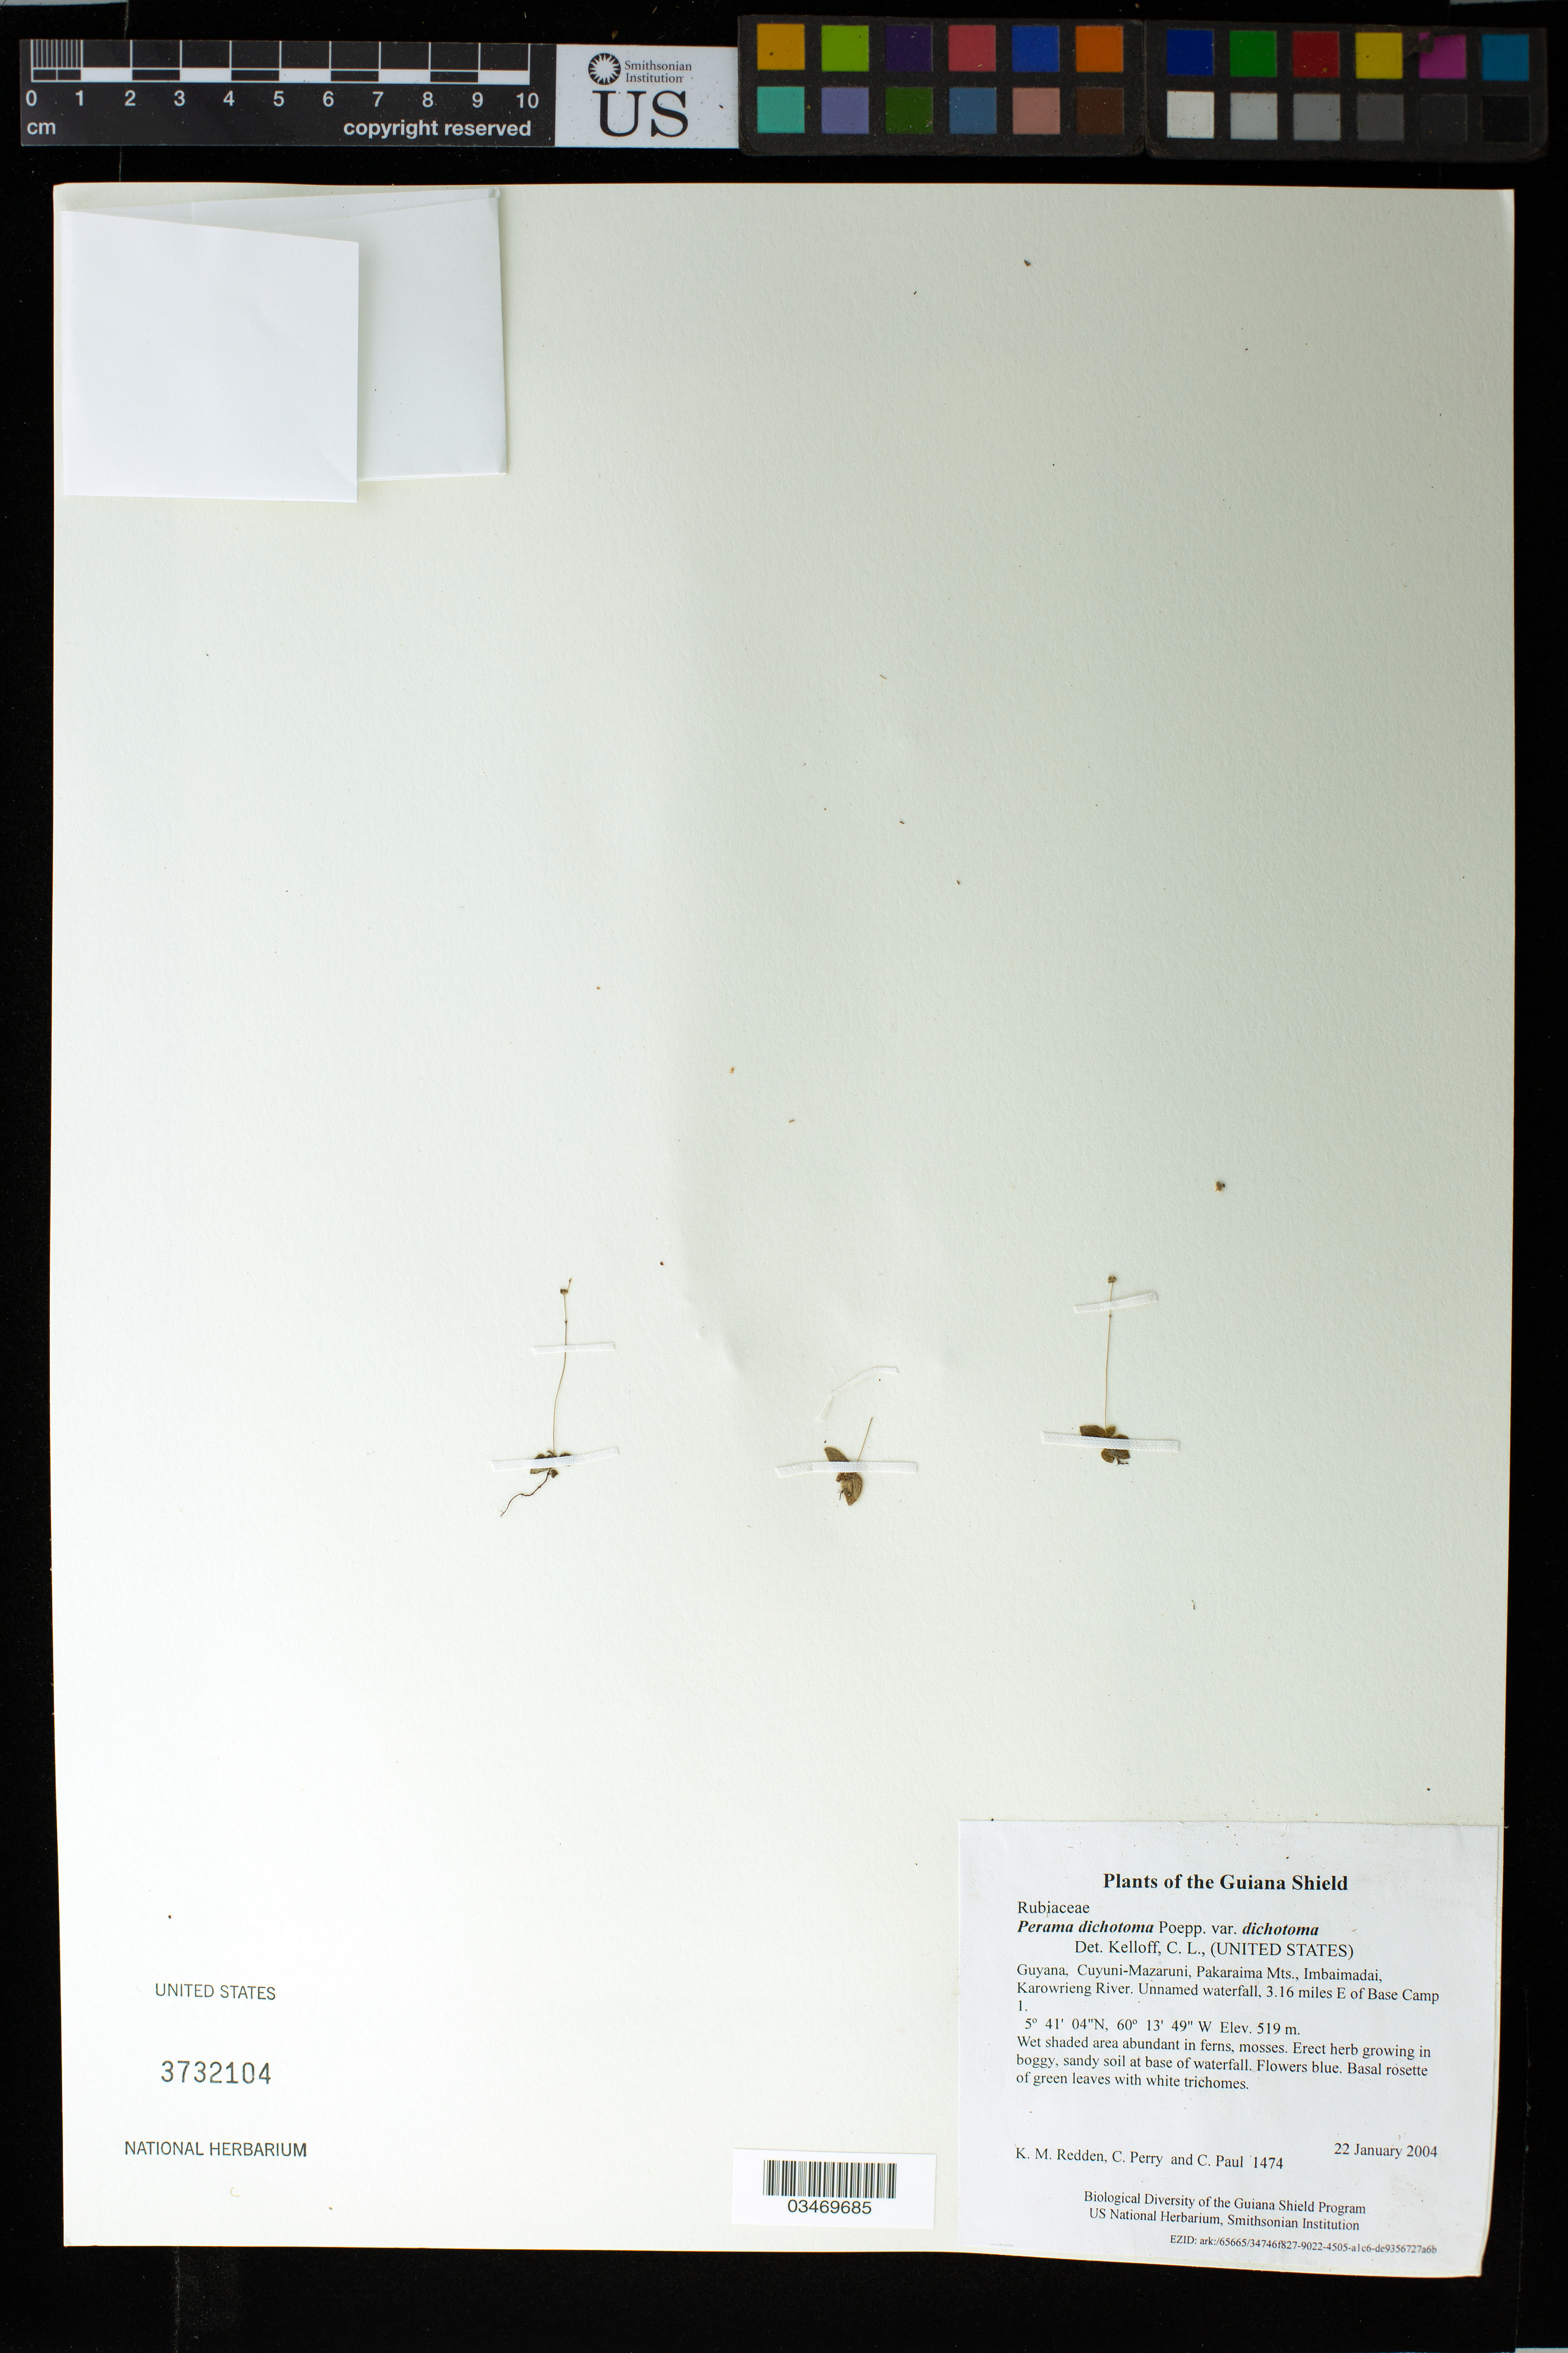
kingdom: Plantae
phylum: Tracheophyta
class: Magnoliopsida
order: Gentianales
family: Rubiaceae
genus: Perama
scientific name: Perama dichotoma var. dichotoma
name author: Poepp.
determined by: Kelloff, Carol L.; Dodge, J. E.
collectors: K. M. Redden, C. Perry & C. Paul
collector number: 1474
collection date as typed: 22 January 2004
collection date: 2004-01-22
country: Guyana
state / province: Cuyuni-Mazaruni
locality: Pakaraima Mts., Imbaimadai, Karowrieng River. Unnamed waterfall, 3.16 miles E of Base Camp 1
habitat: Wet shaded area abundant in ferns, mosses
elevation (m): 519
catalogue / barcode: US 3732104